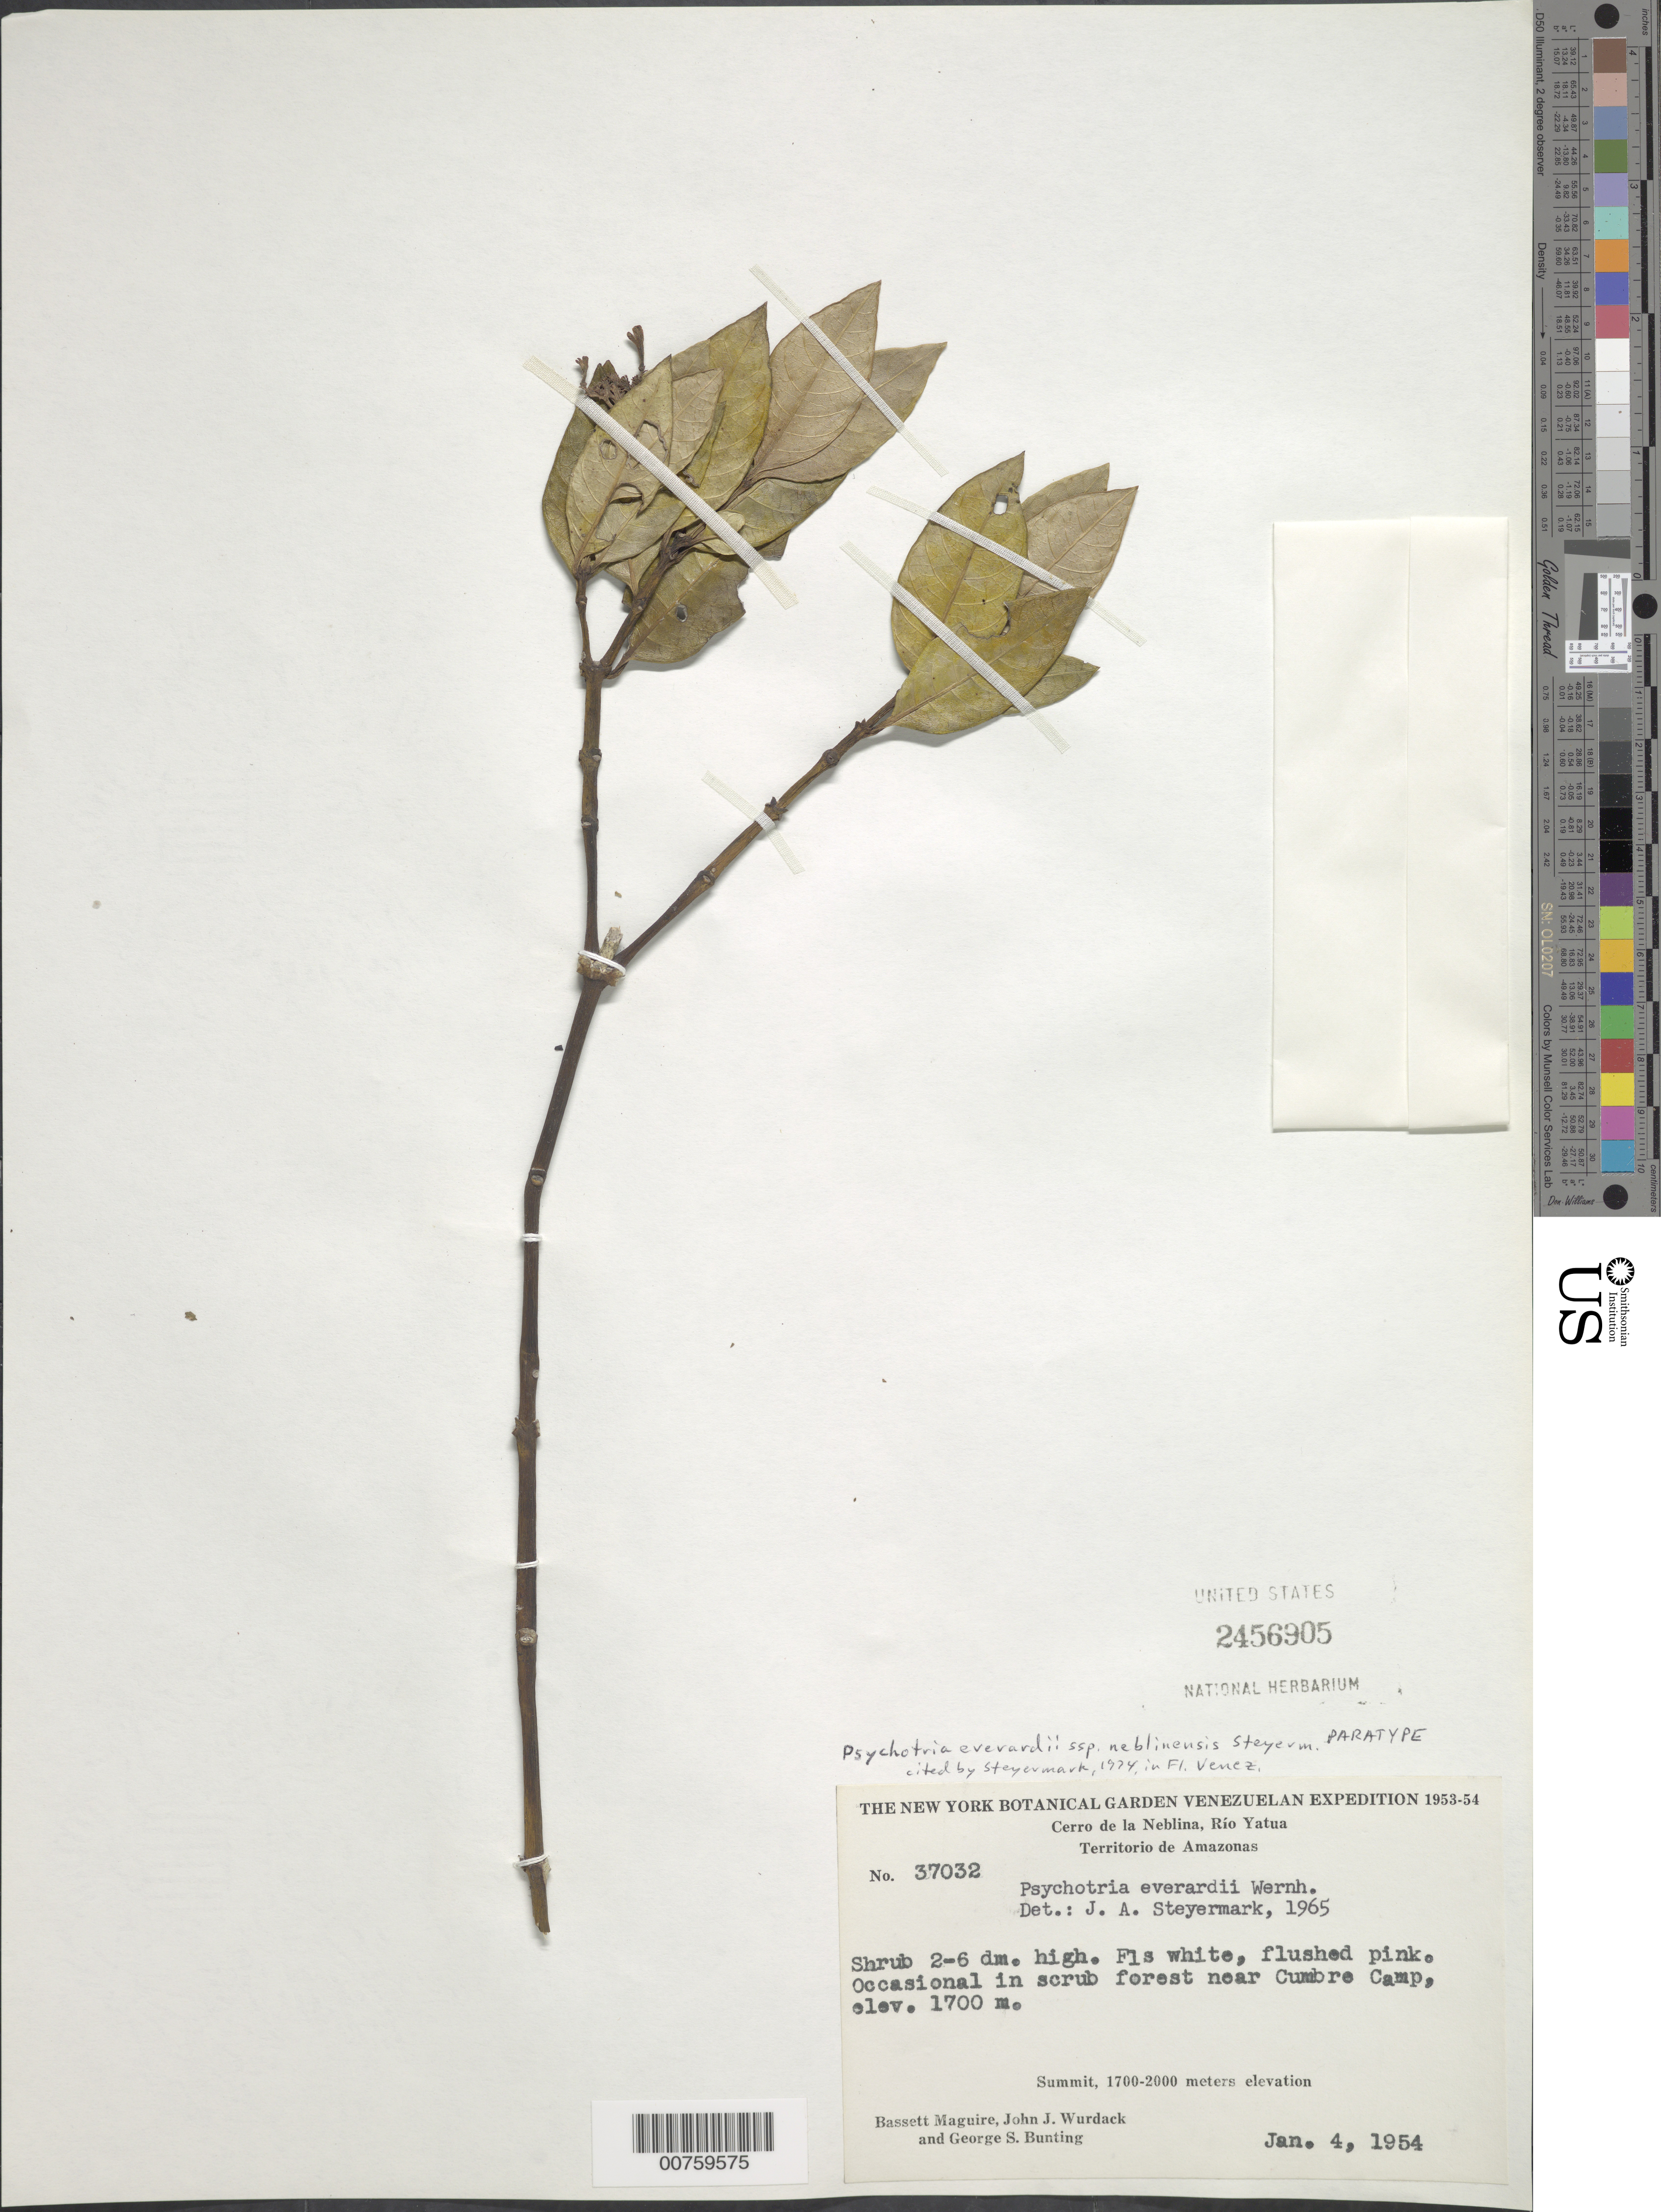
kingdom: Plantae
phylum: Tracheophyta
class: Magnoliopsida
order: Gentianales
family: Rubiaceae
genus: Psychotria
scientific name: Psychotria everardii subsp. neblinenesis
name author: Steyerm.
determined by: Steyermark, Julian A., (VEN)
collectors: B. Maguire, J. J. Wurdack & G. S. Bunting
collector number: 37032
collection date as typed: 4-Jan-54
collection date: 1954-01-04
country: Venezuela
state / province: Amazonas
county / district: Río Negro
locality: Cerro de la Neblina, Río Yatua, near Cumbre Camp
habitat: Scrub forest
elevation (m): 1700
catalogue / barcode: US 2456905